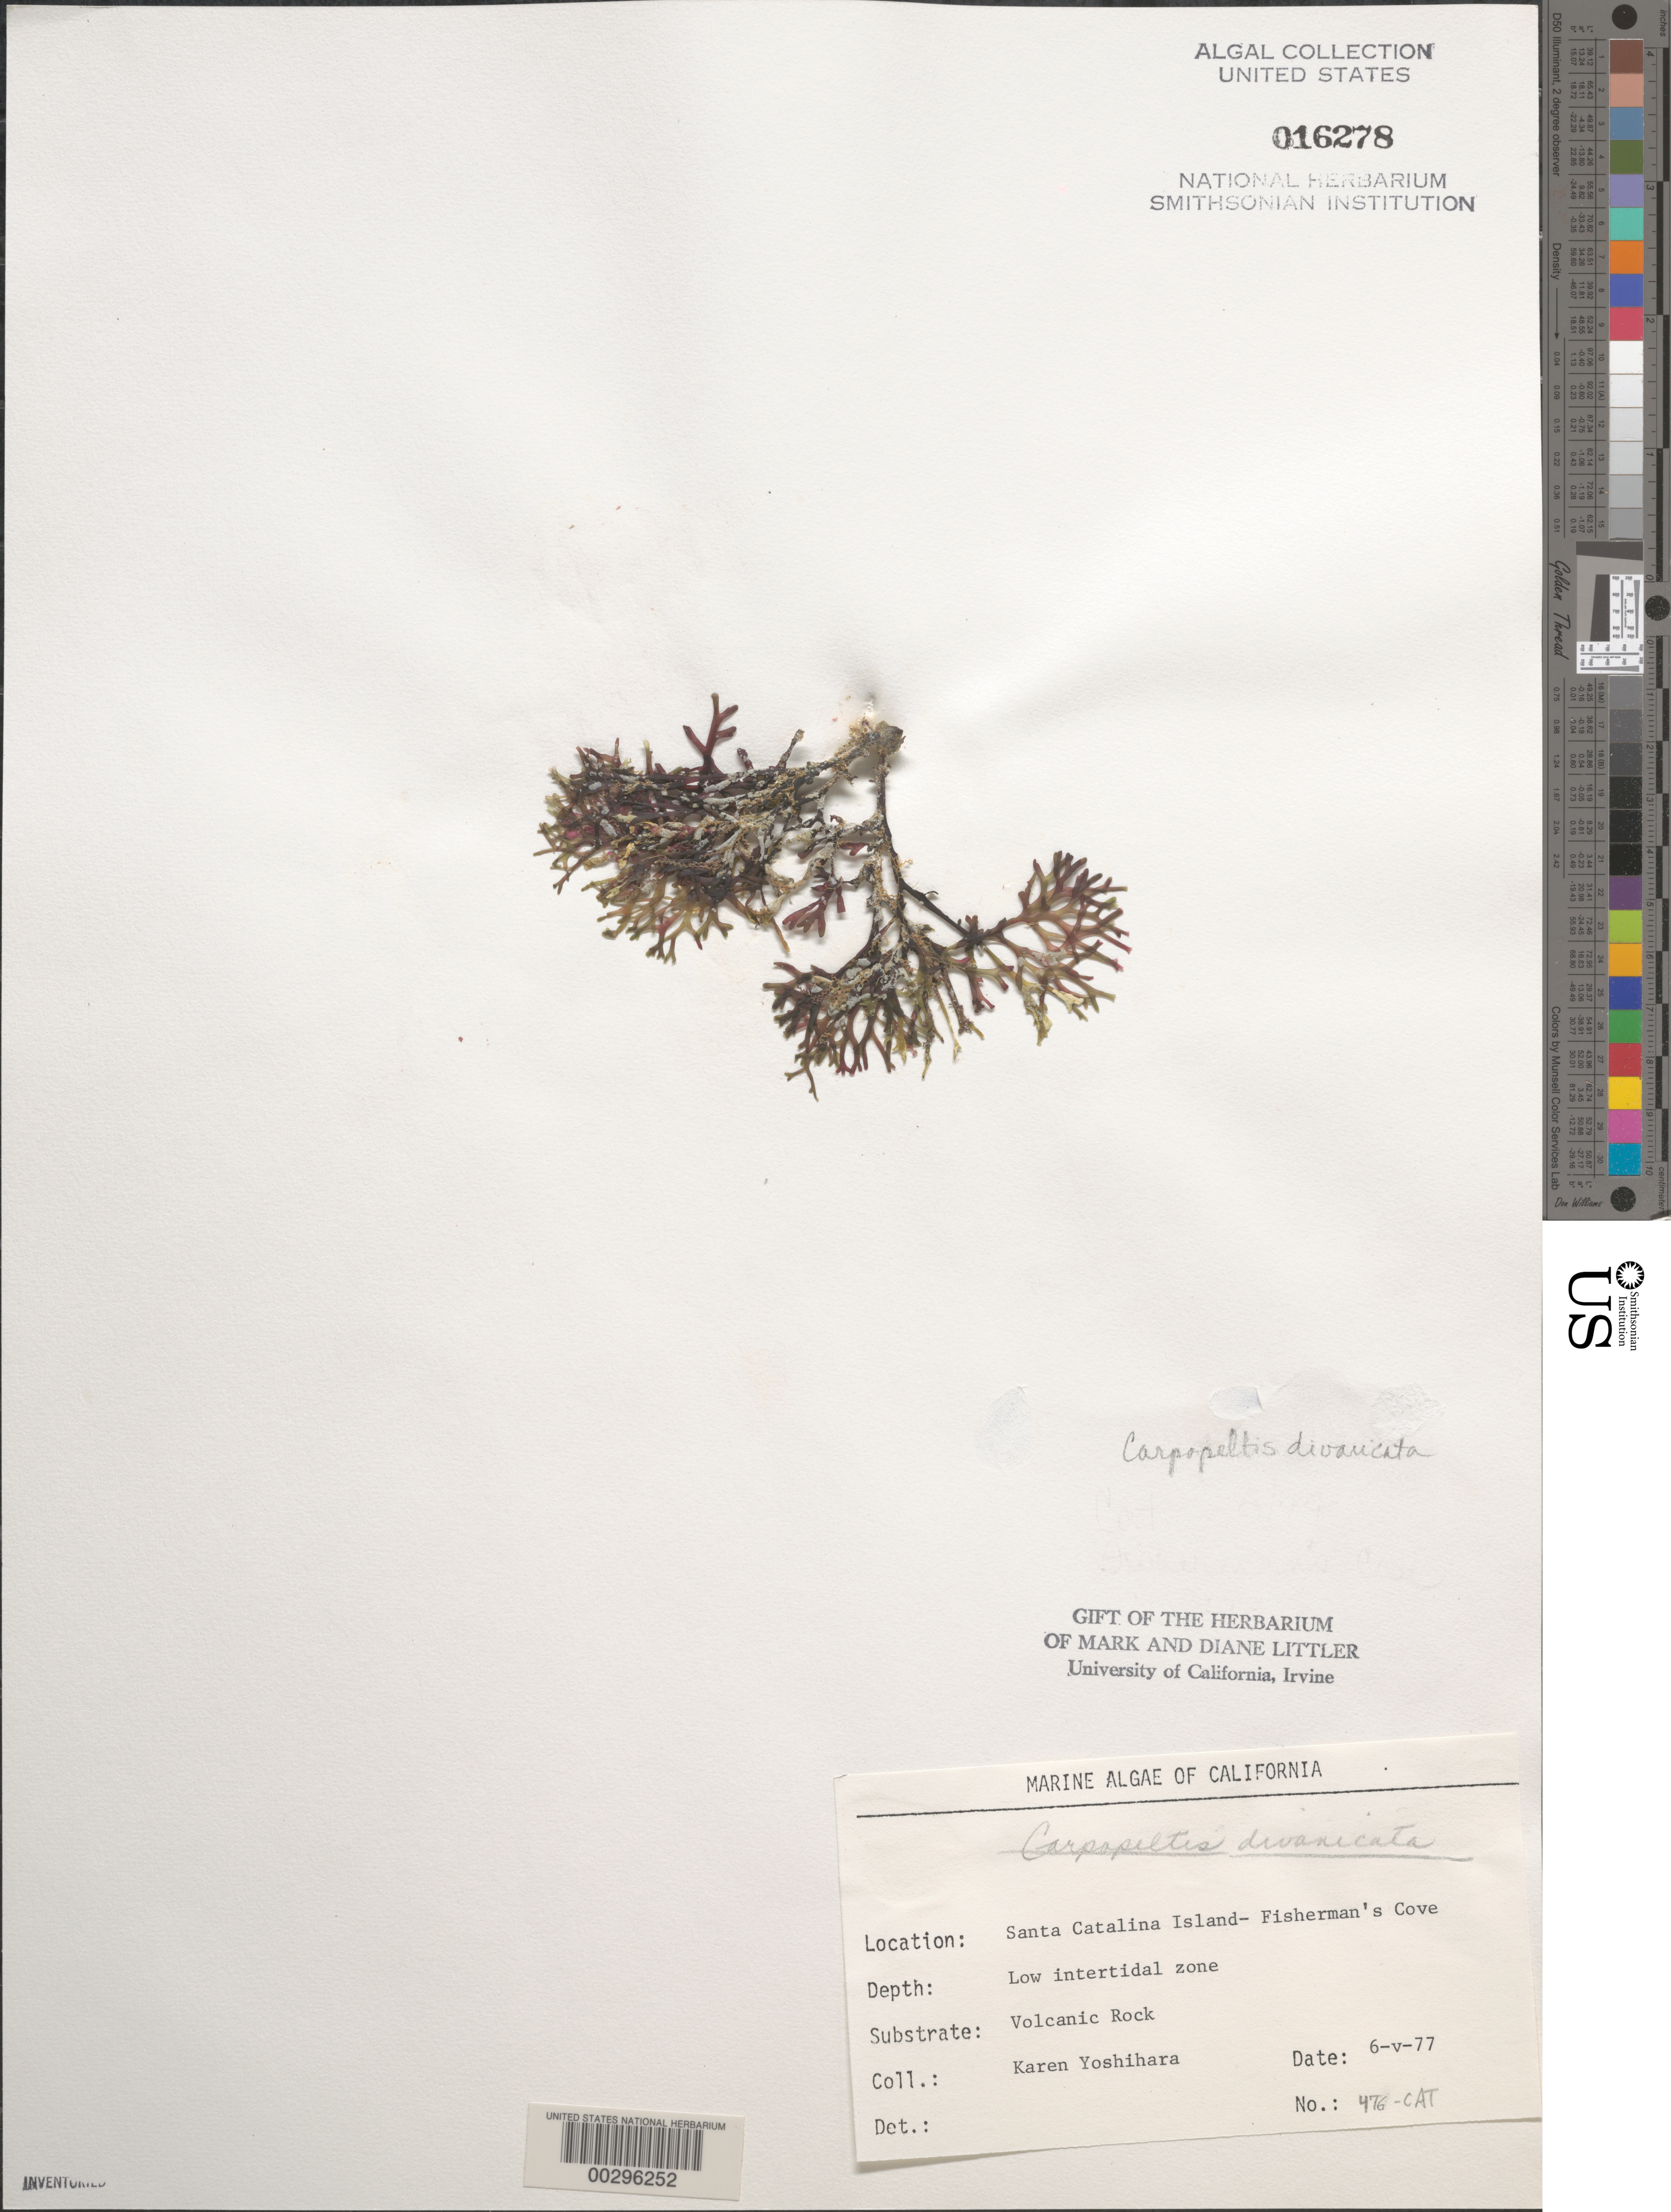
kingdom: Plantae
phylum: Rhodophyta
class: Florideophyceae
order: Halymeniales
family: Halymeniaceae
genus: Grateloupia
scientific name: Grateloupia chiangii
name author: S. Kawaguchi & H.W. Wang in H.W. Wang et al.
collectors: K. Yoshihara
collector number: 476-cat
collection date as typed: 06 May 1977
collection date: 1977-05-06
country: United States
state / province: California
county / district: Los Angeles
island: Santa Catalina Island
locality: Fishermen Cove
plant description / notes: BLM-SOCALBIGHT Rocky Intertidal Survey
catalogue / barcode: US 16278